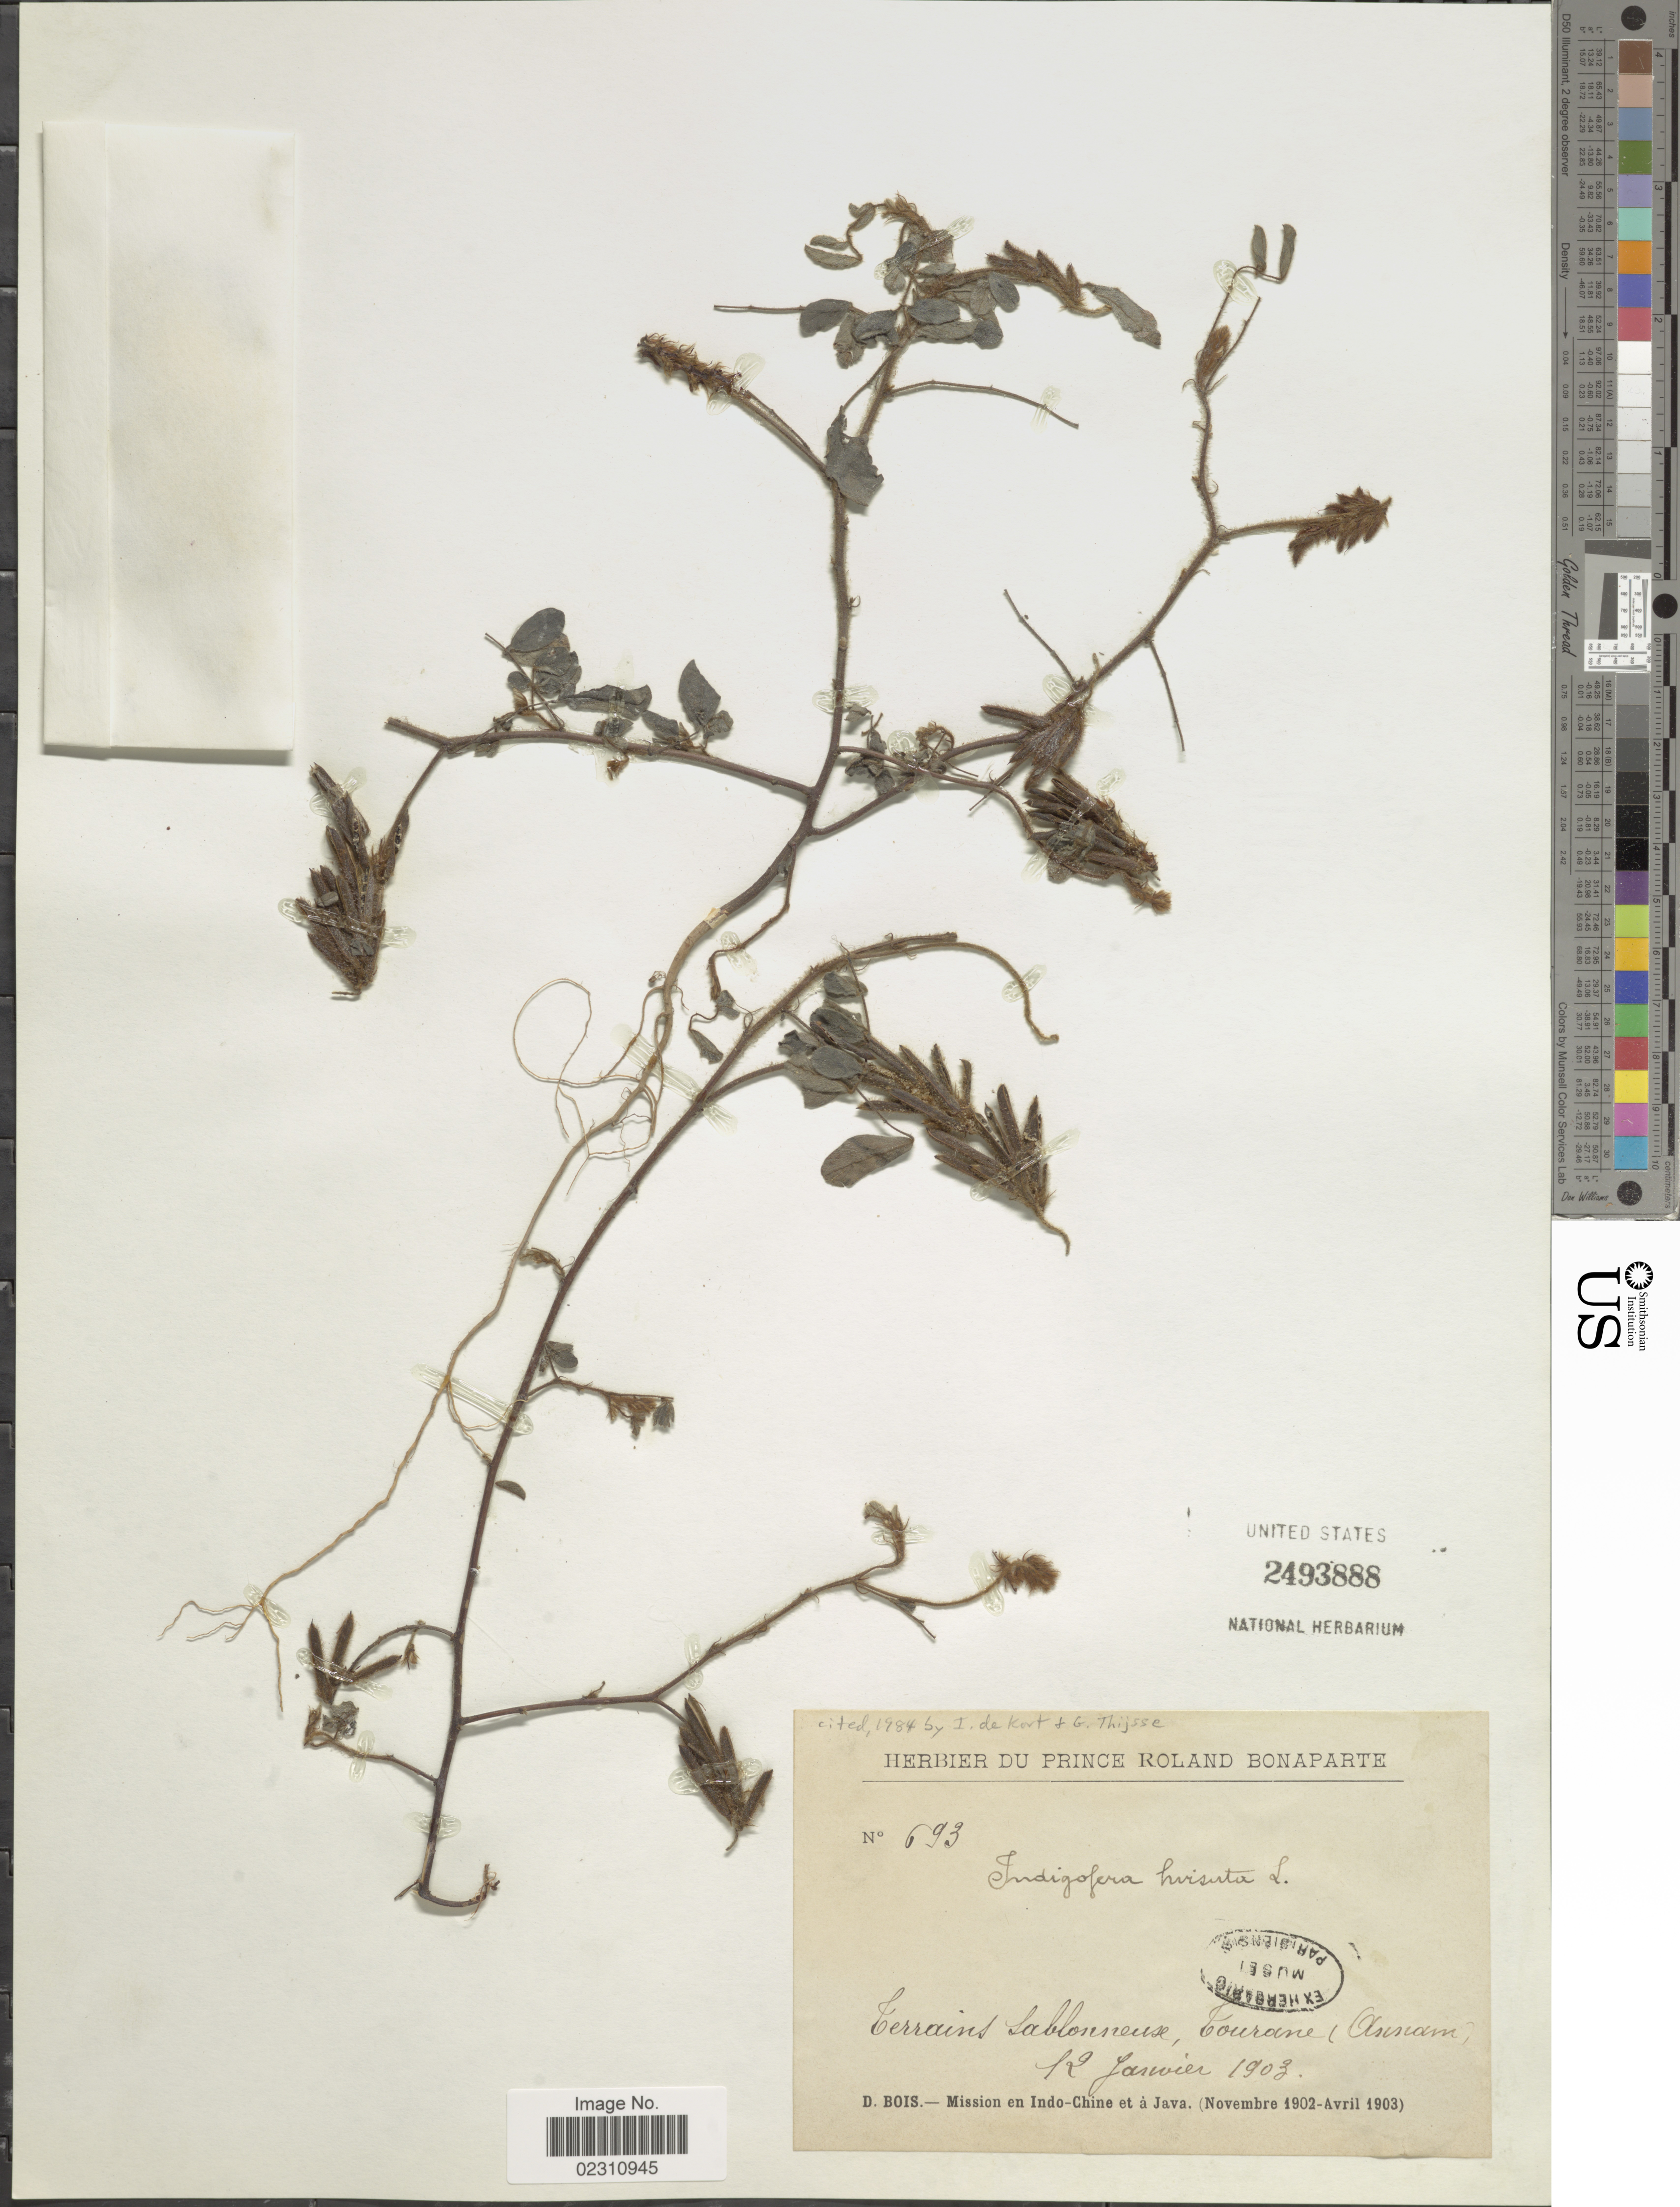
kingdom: Plantae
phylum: Tracheophyta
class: Magnoliopsida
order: Fabales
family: Fabaceae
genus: Indigofera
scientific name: Indigofera hirsuta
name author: L.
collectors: D. Bois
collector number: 693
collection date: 1903-01-12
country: Vietnam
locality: Terrains Sablonneuse, Tourane (Annam), Indo-Chine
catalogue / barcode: US 2493888